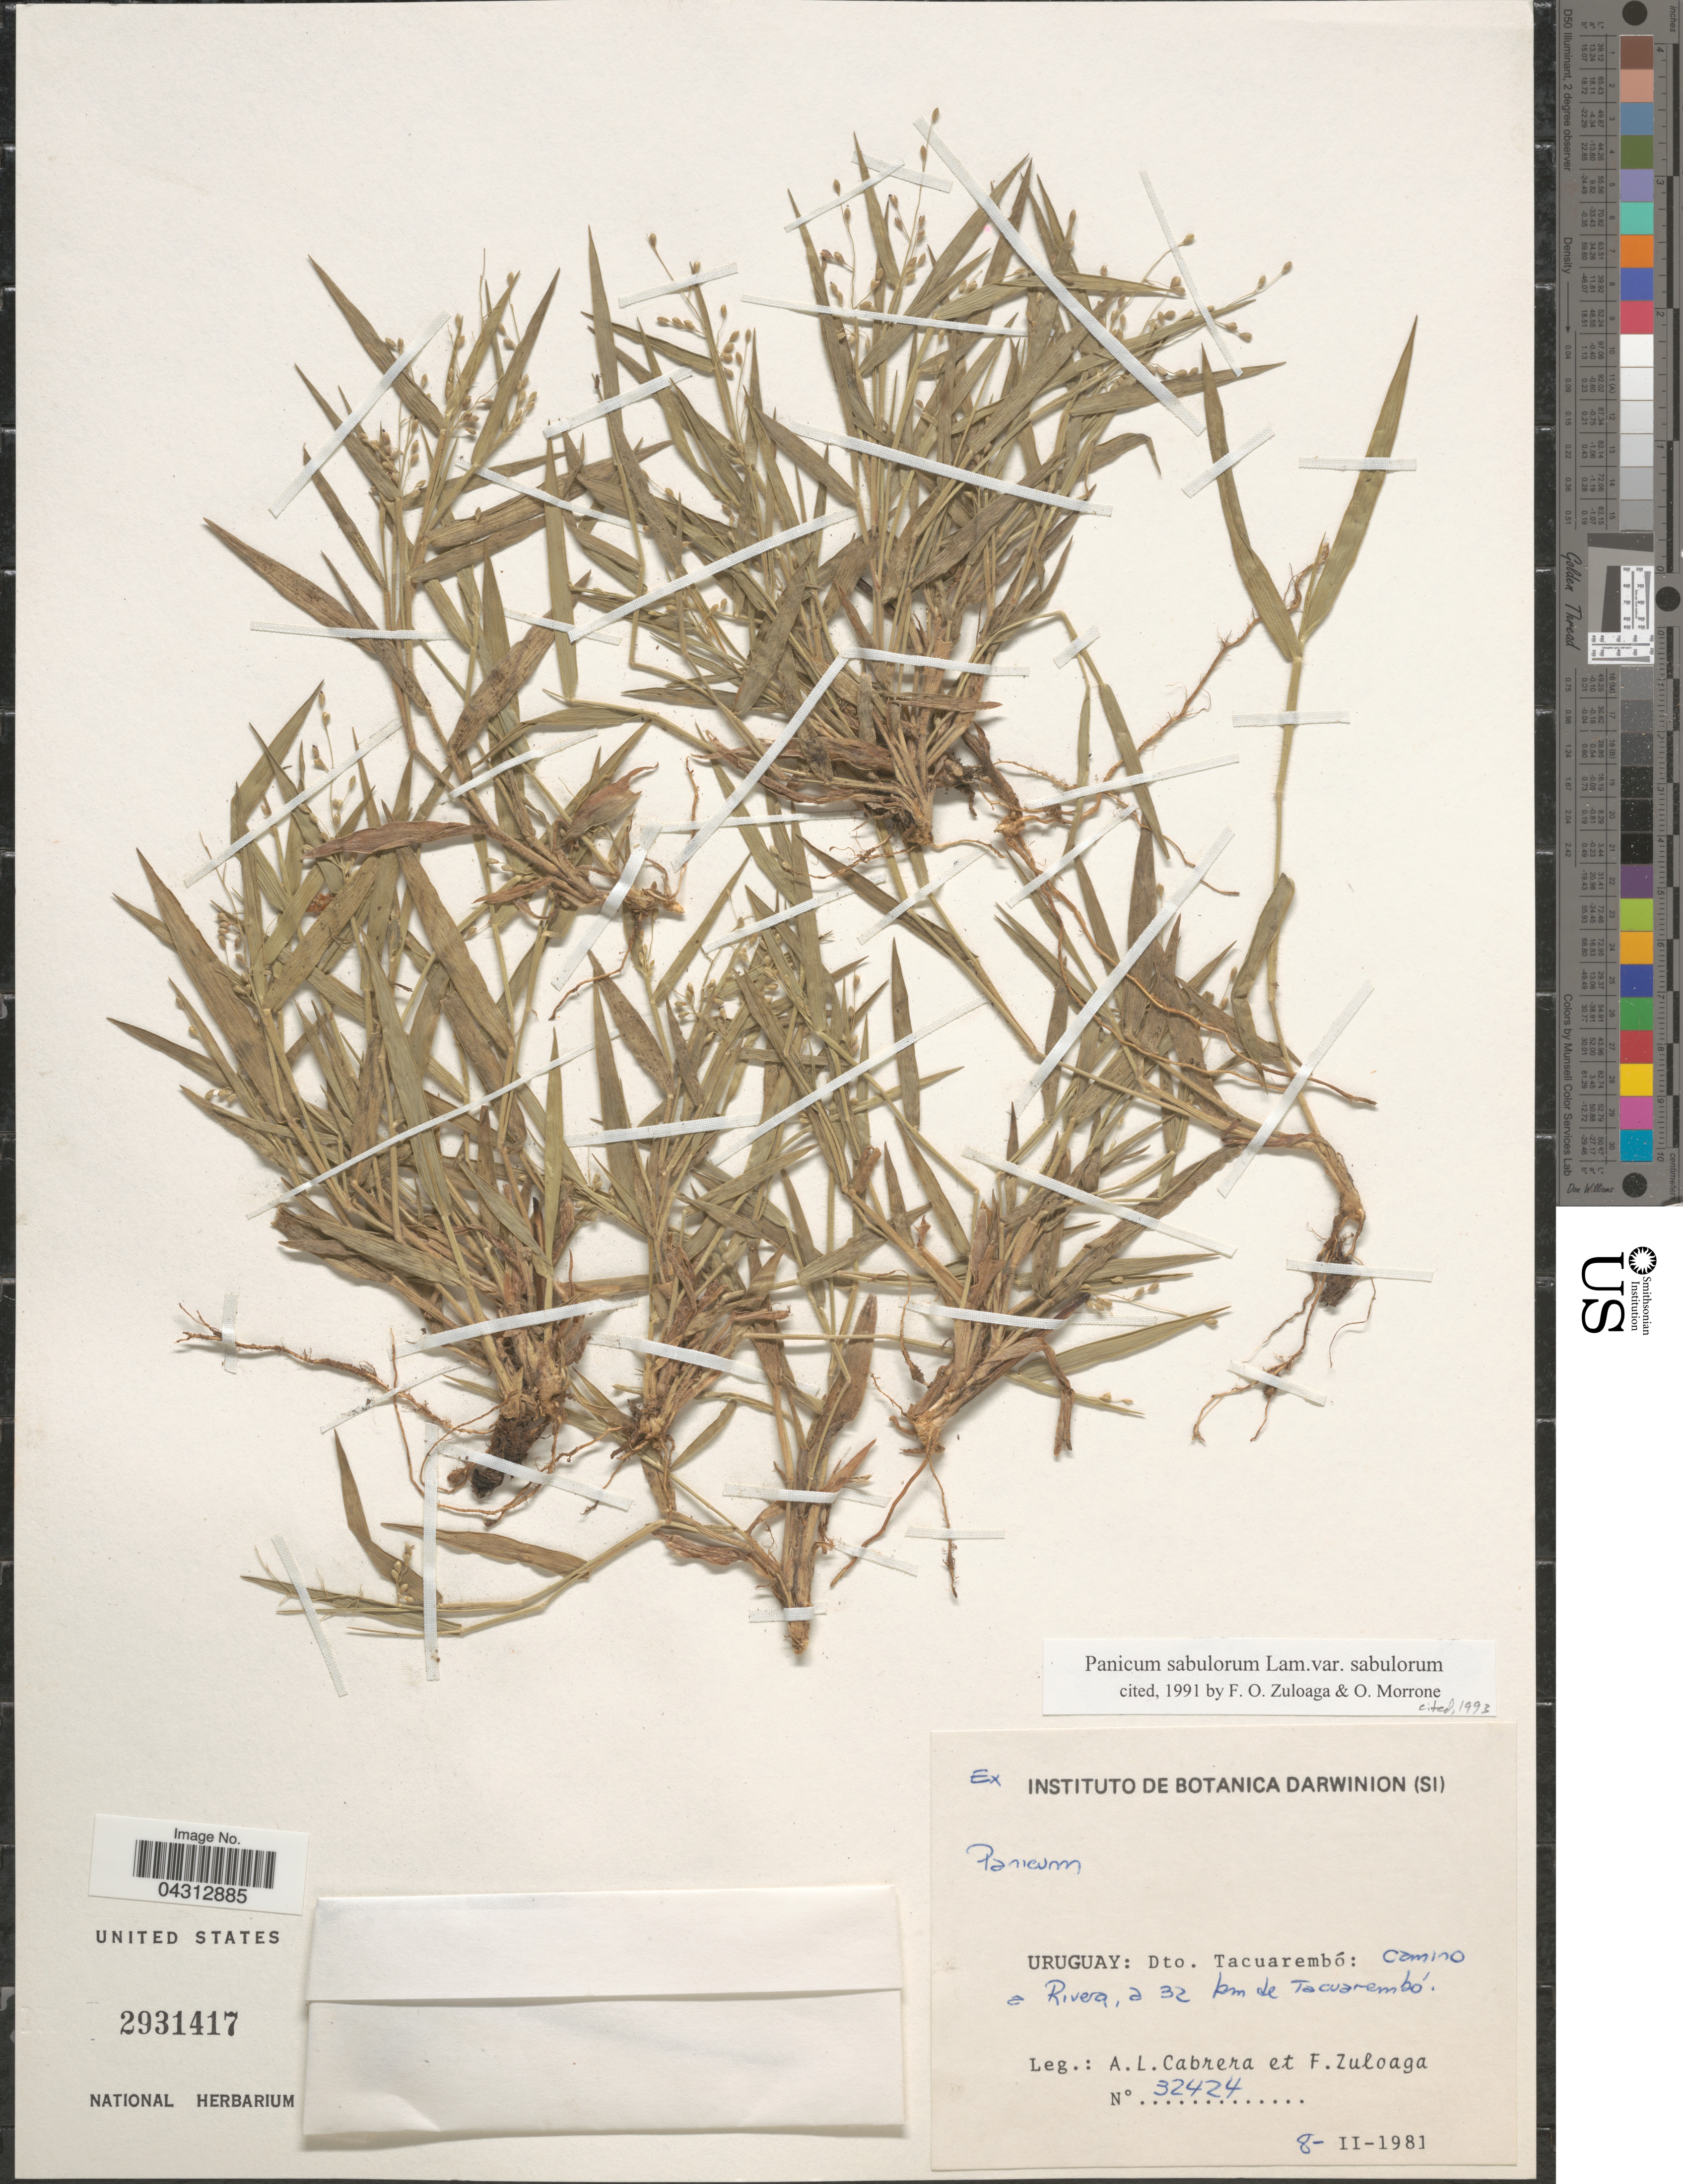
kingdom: Plantae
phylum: Tracheophyta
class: Liliopsida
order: Poales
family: Poaceae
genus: Dichanthelium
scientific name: Dichanthelium sabulorum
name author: (Lam.) Gould & C.A. Clark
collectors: A. L. Cabrera & F. Zuloaga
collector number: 32424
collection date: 1981-02-08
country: Uruguay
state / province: Tacuarembó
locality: Dto. Tacuarembó: Camino a Rivera, a 32 km de Tacuarembó.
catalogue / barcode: US 2931417